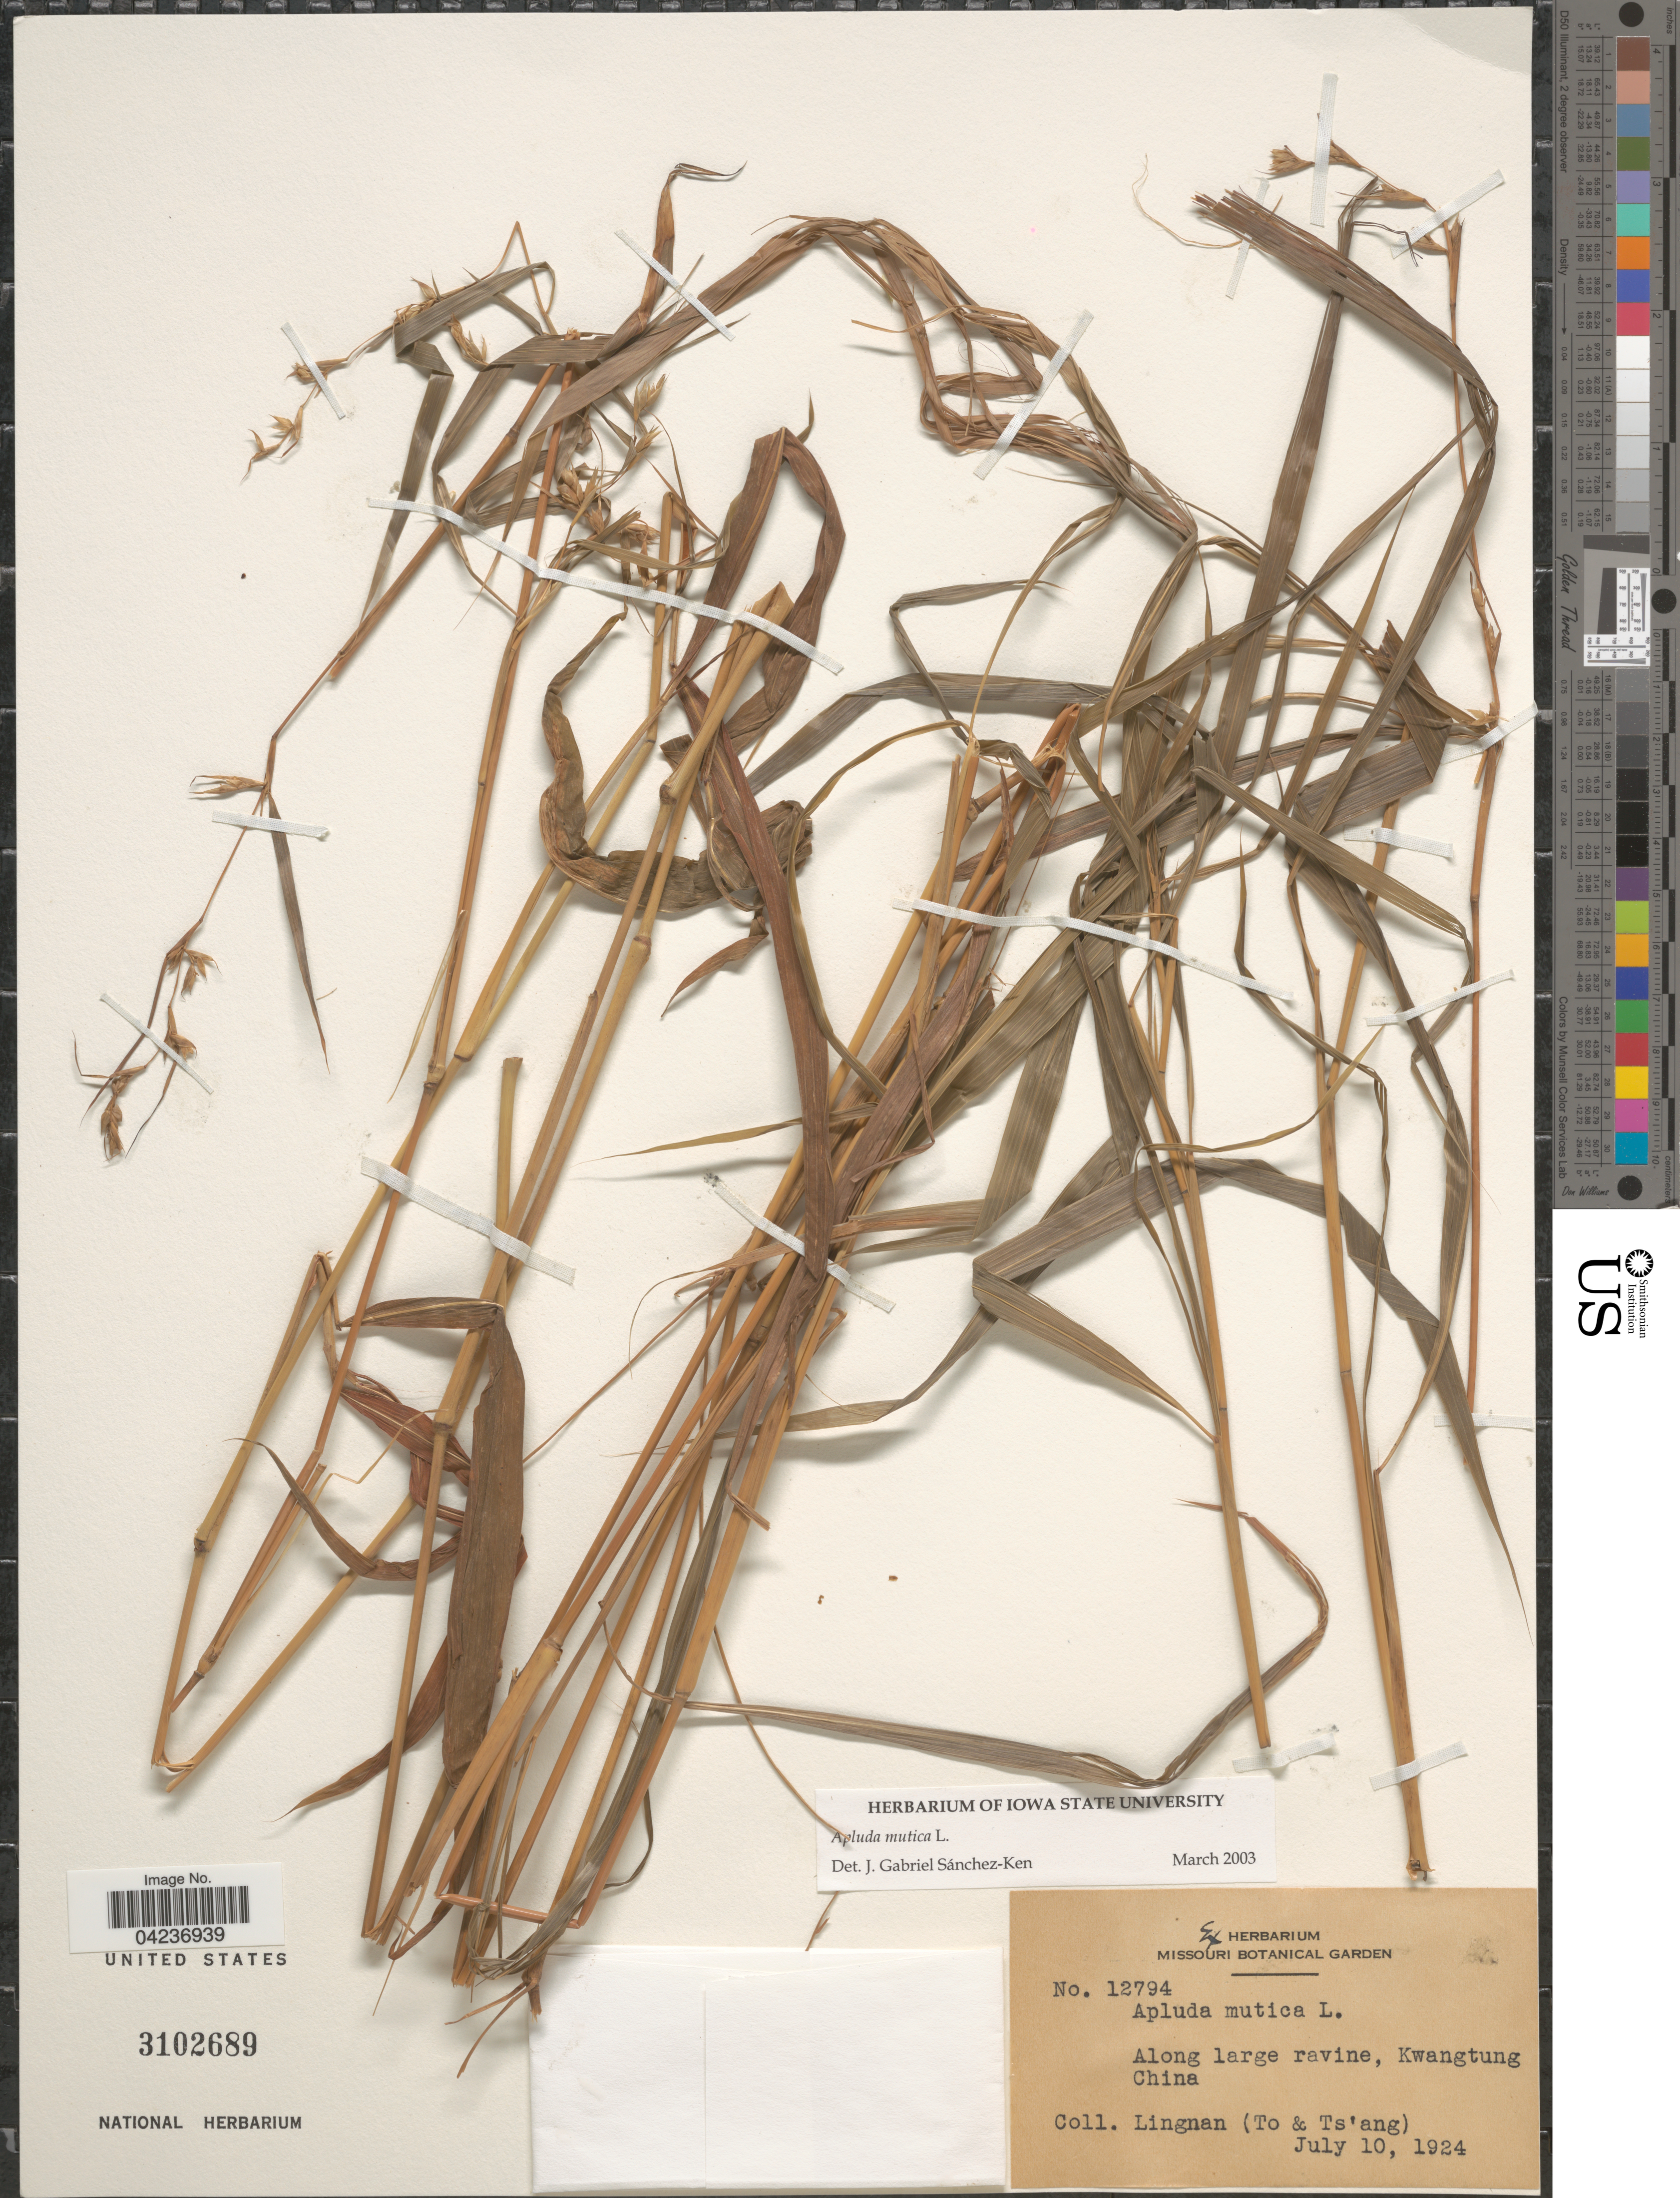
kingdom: Plantae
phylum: Tracheophyta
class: Liliopsida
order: Poales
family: Poaceae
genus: Apluda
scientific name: Apluda mutica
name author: L.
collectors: Lingnan, -. To & -- Tsang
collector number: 12794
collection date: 1924-07-10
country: China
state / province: Guangdong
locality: Along large ravine, Kwangtung.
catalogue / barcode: US 3102689